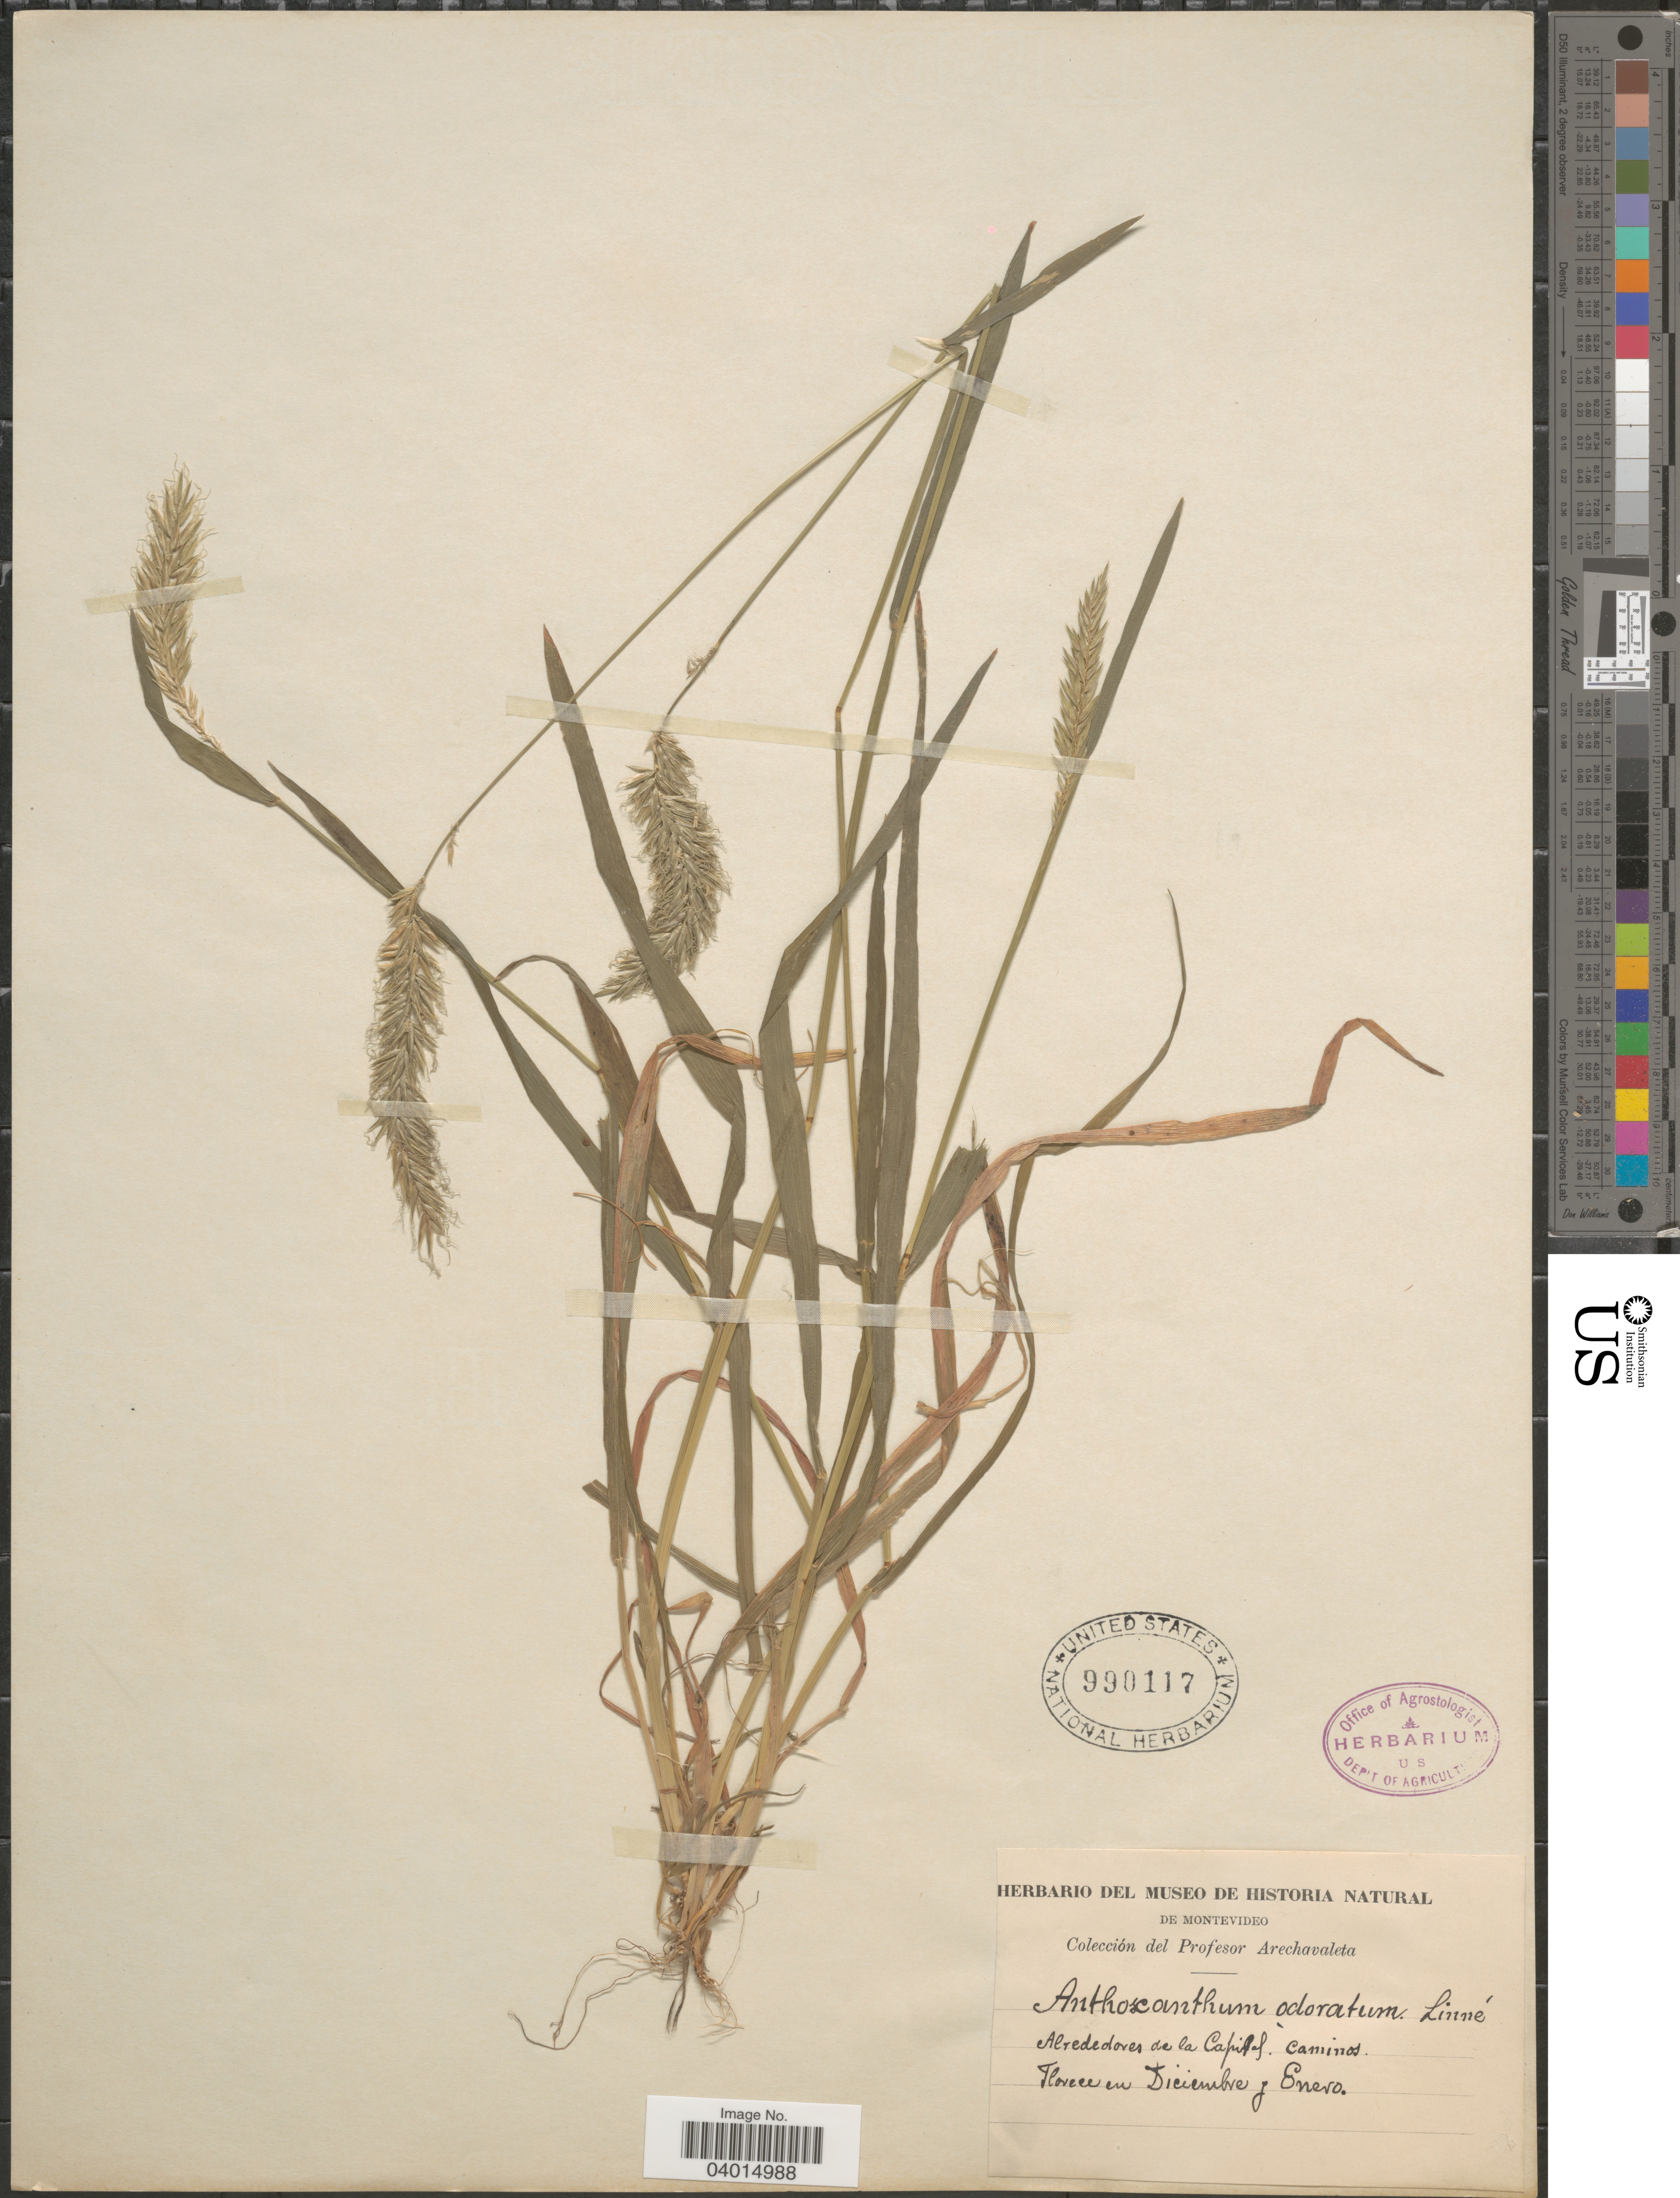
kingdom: Plantae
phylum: Tracheophyta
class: Liliopsida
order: Poales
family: Poaceae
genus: Anthoxanthum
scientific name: Anthoxanthum odoratum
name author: L.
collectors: Arechavaleta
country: Uruguay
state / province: Montevideo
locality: Alrededores de la Capital caminos.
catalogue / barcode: US 990117